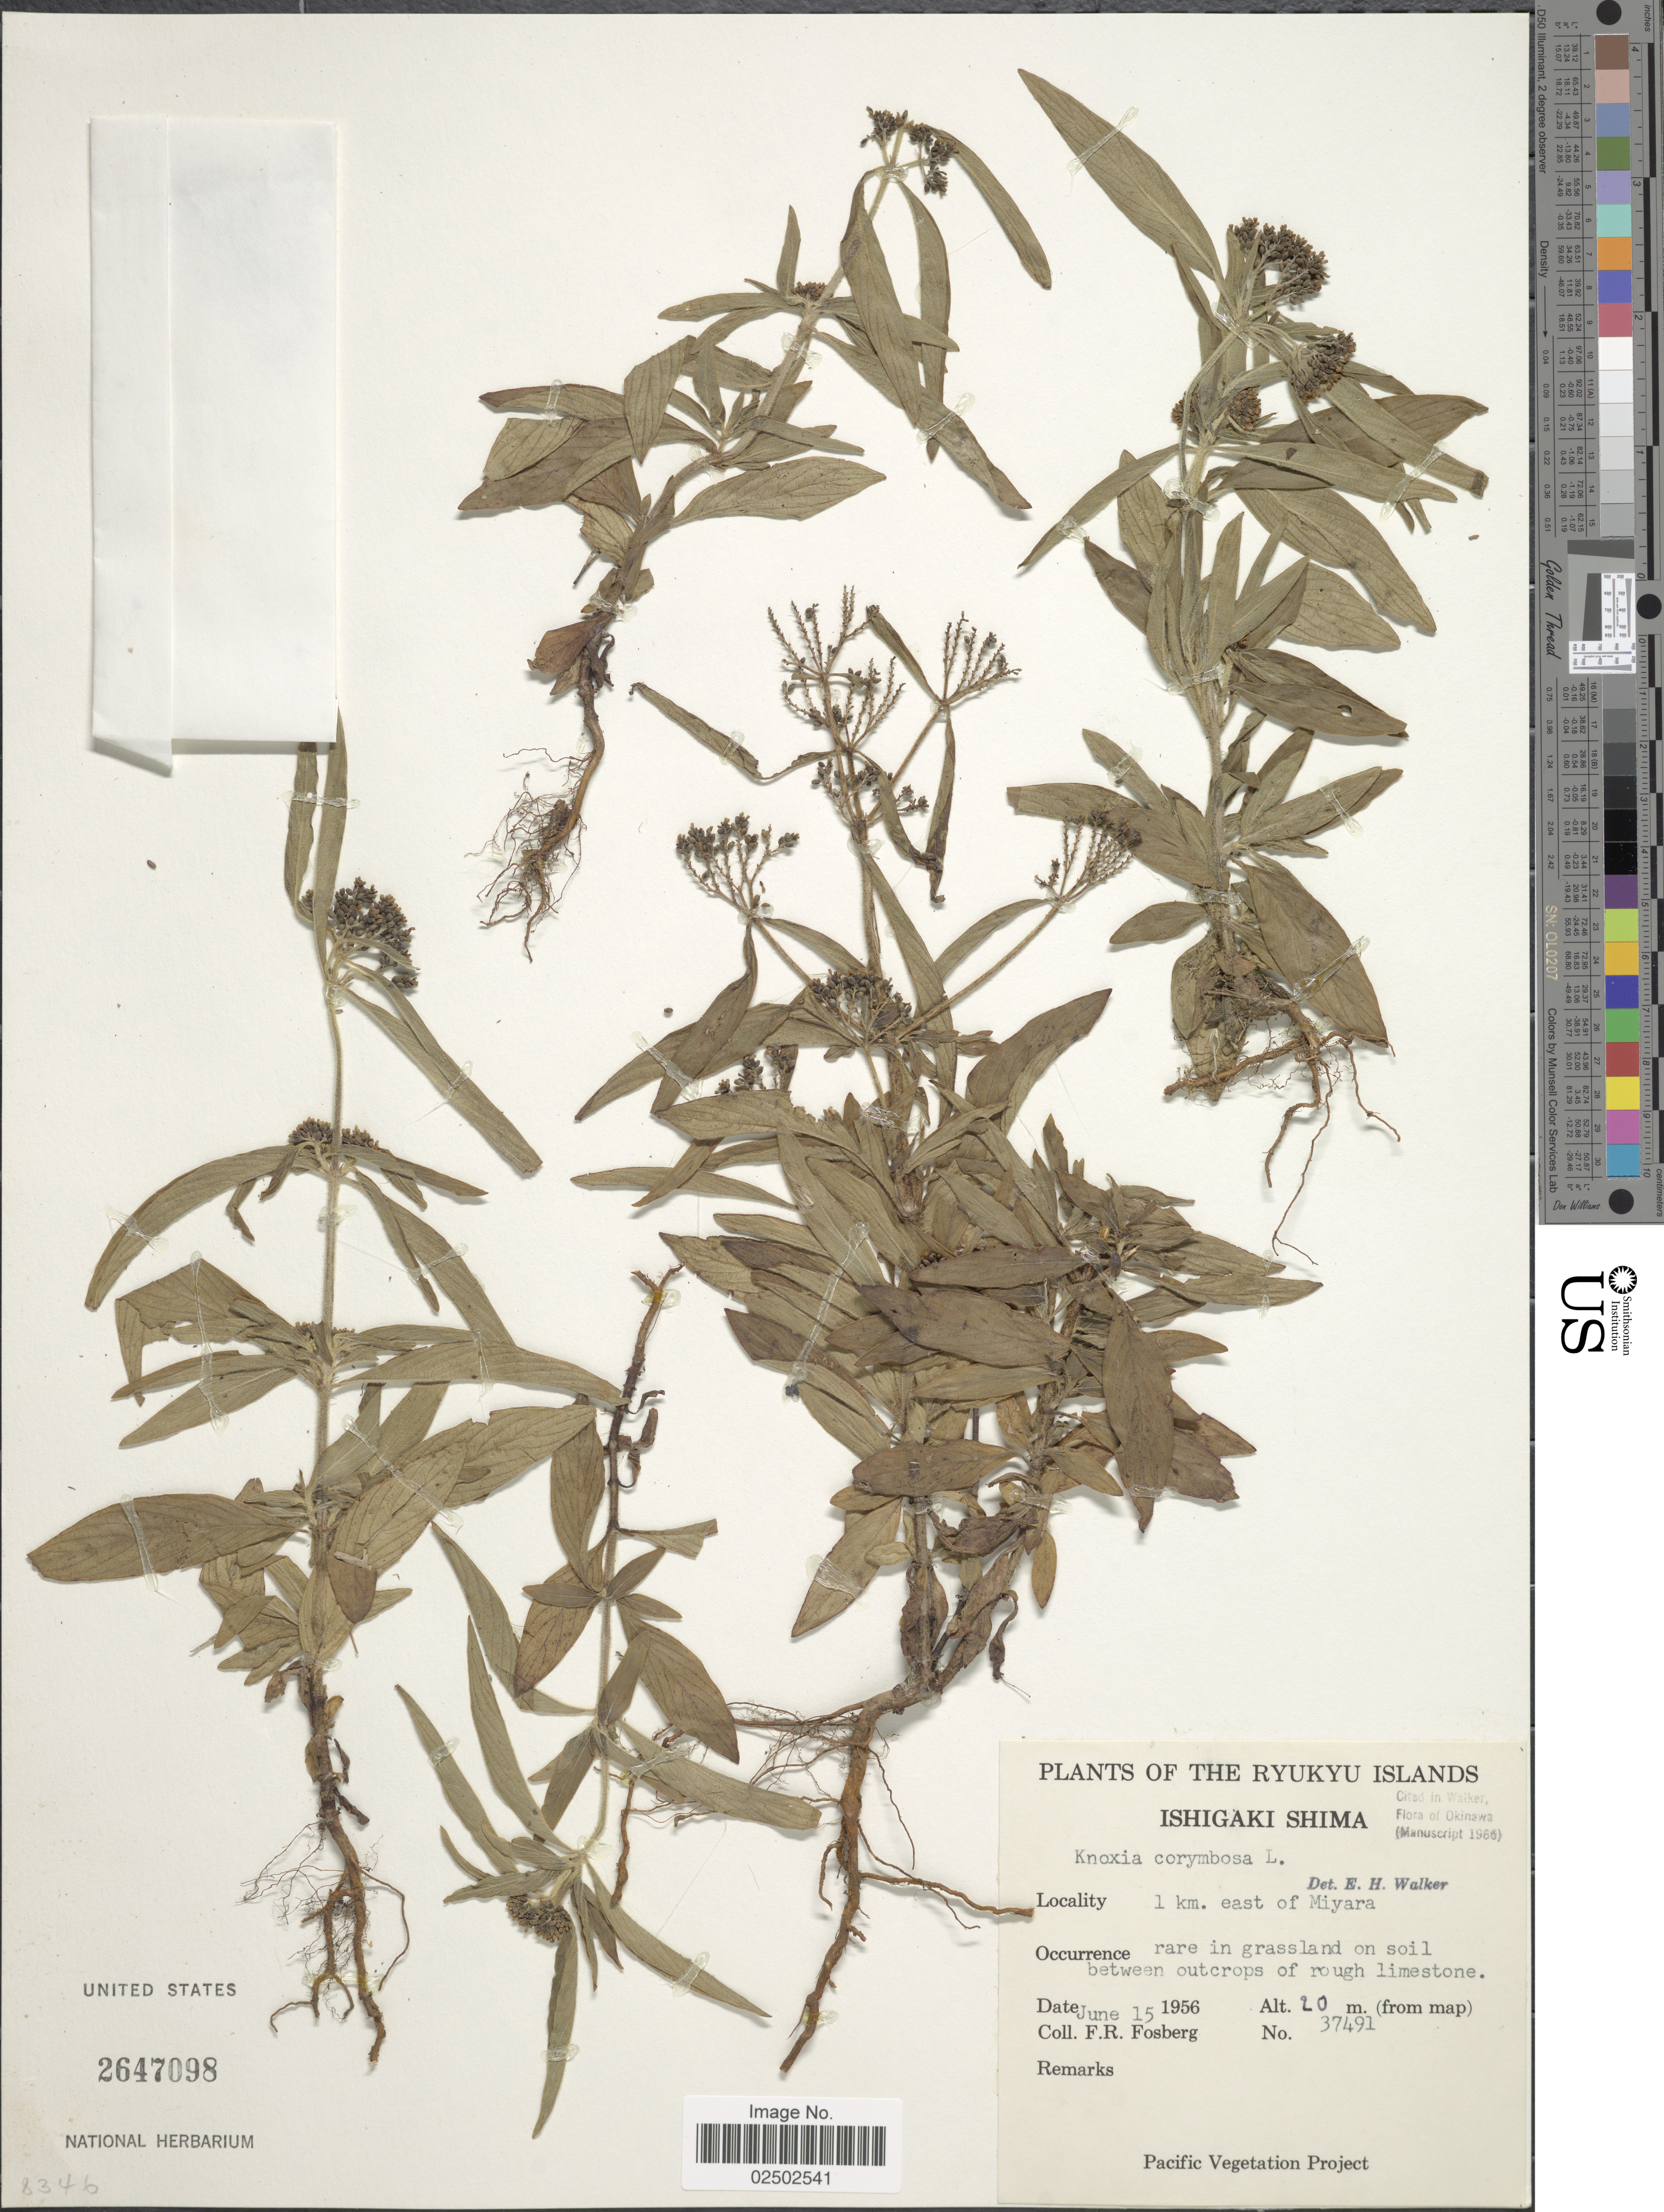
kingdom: Plantae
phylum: Tracheophyta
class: Magnoliopsida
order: Gentianales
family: Rubiaceae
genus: Knoxia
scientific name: Knoxia corymbosa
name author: Willd.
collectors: F. R. Fosberg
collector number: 37491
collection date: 1956-06-15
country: Japan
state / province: Okinawa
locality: Ryukyu Islands. Ishigaki Shima. 1 km. east of Miyara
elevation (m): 20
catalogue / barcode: US 2647098